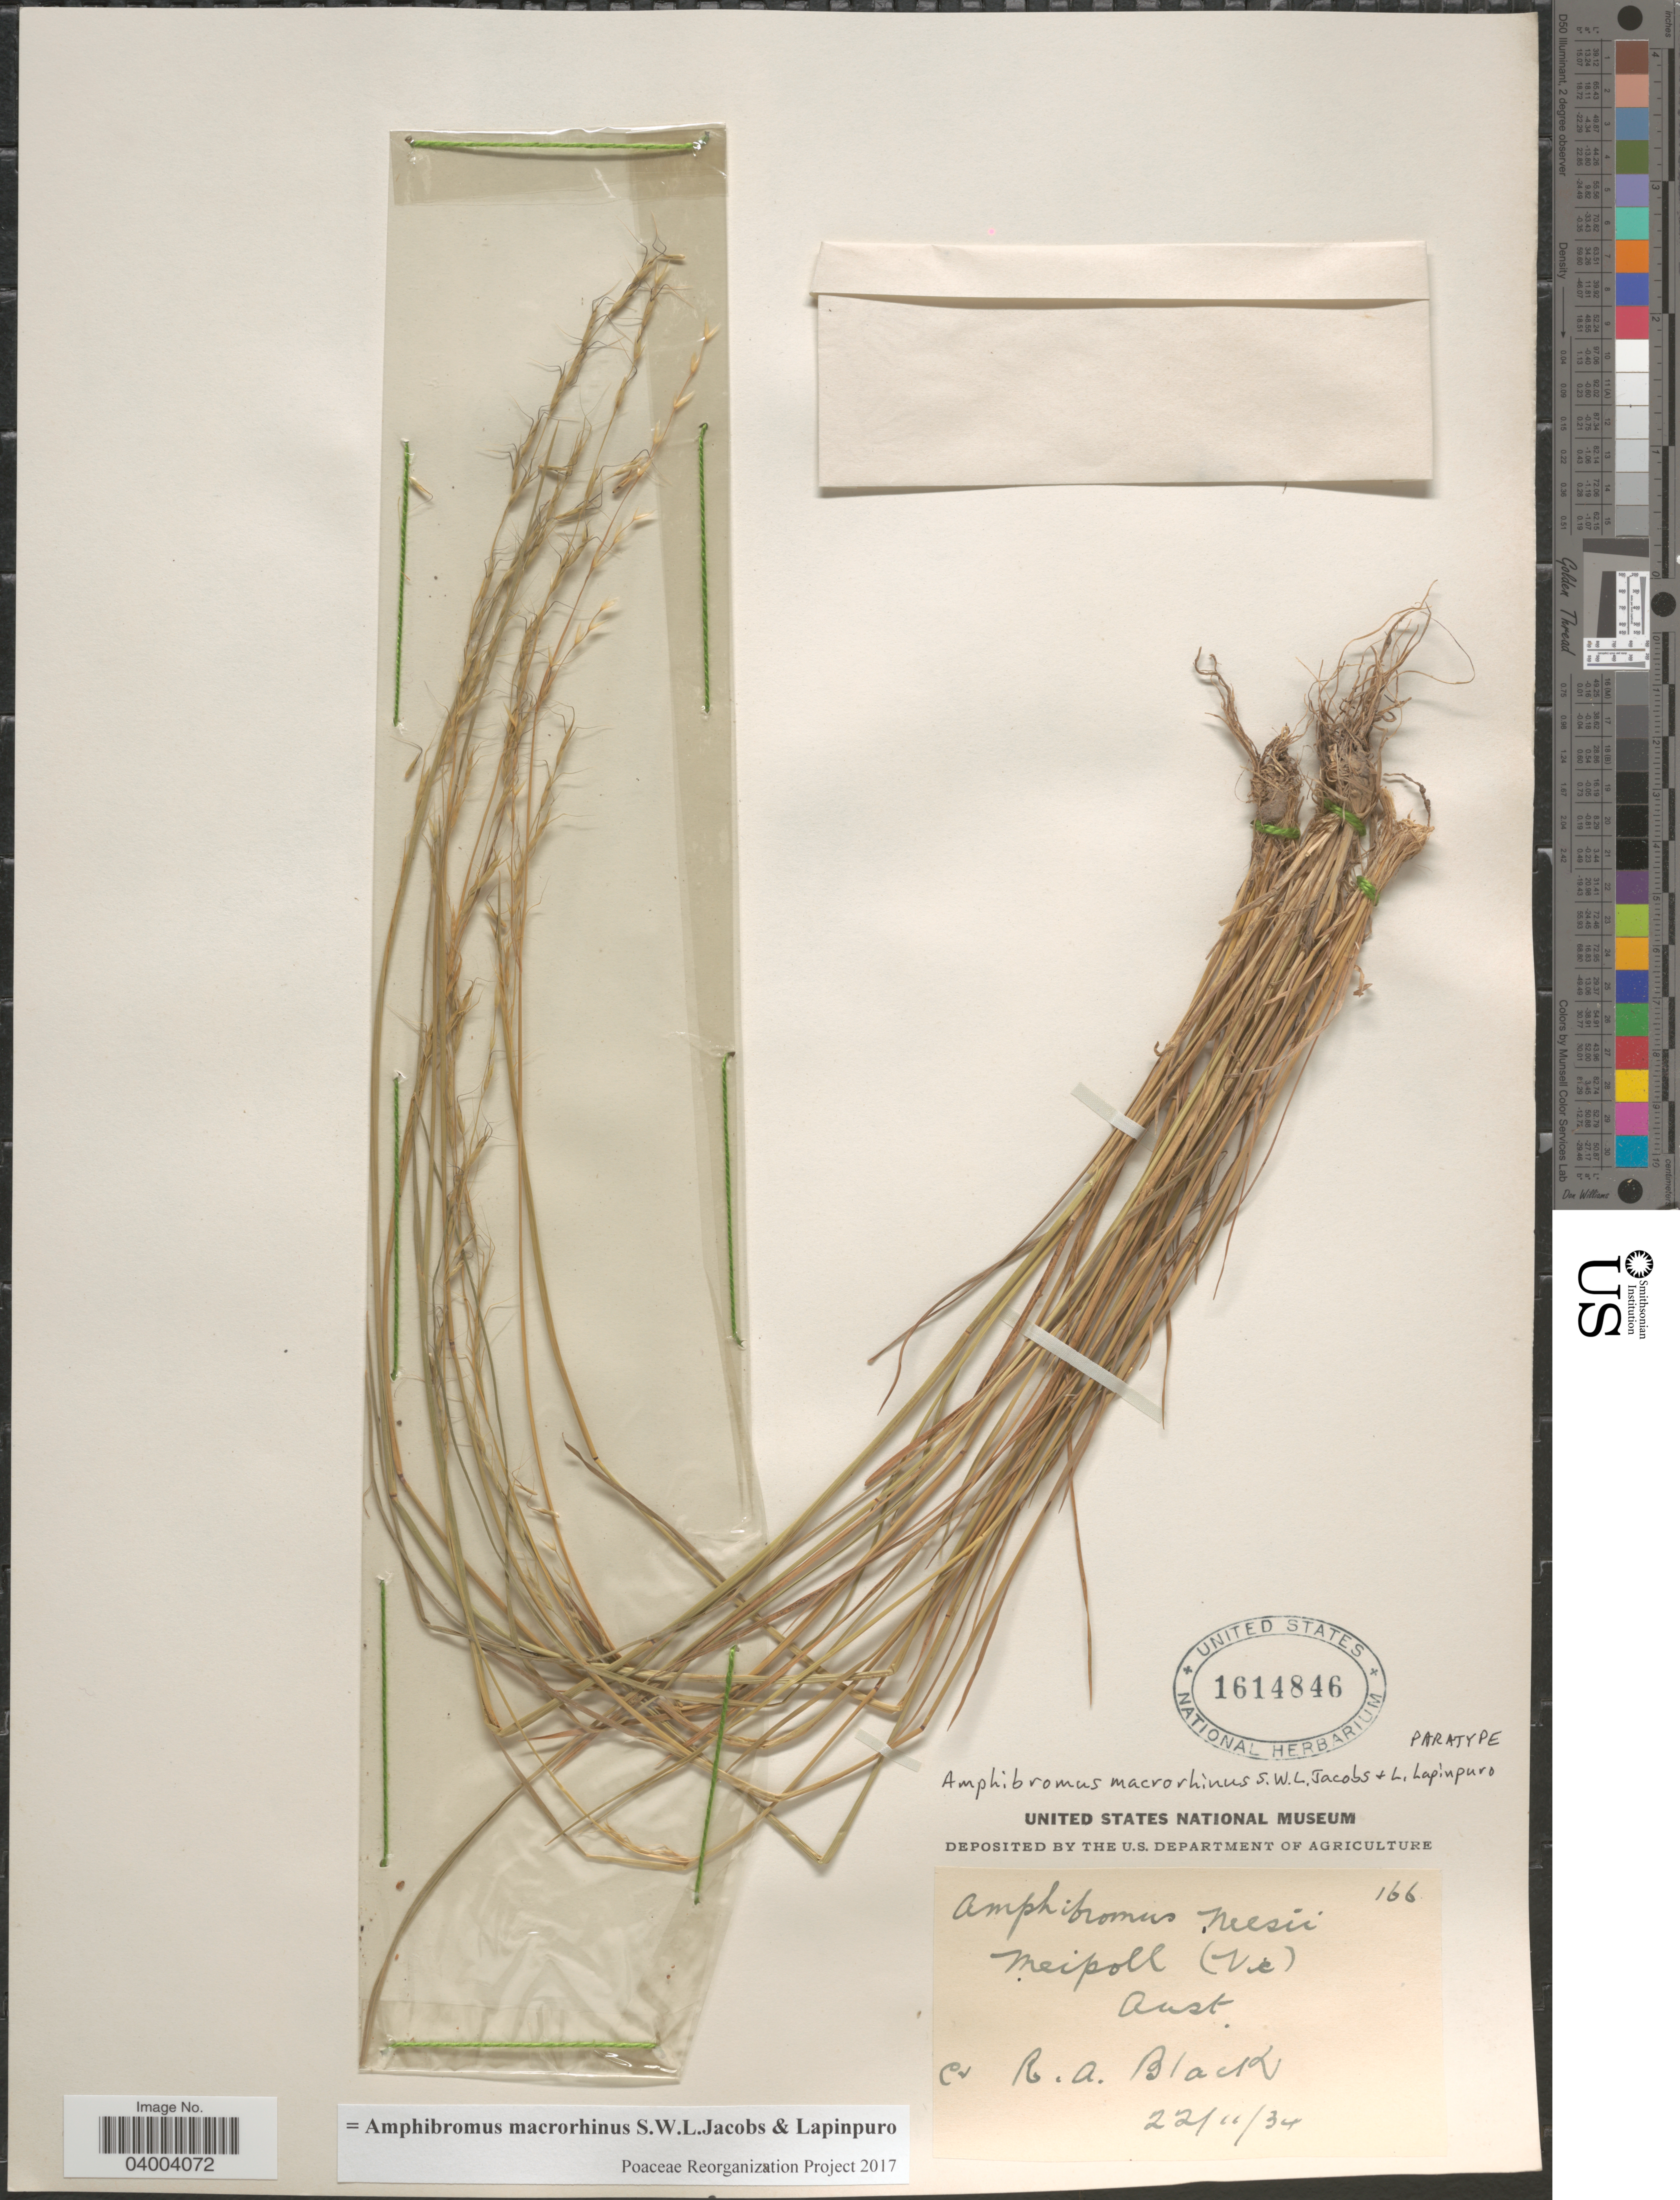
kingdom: Plantae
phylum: Tracheophyta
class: Liliopsida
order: Poales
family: Poaceae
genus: Amphibromus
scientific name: Amphibromus macrorhinus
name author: S.W.L. Jacobs & Lapinpuro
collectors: R. A. Black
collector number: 166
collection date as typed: Transcribed d/m/y: 22/11/34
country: Australia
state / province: Victoria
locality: Meipoll (Vic). Aust.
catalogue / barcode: US 1614846